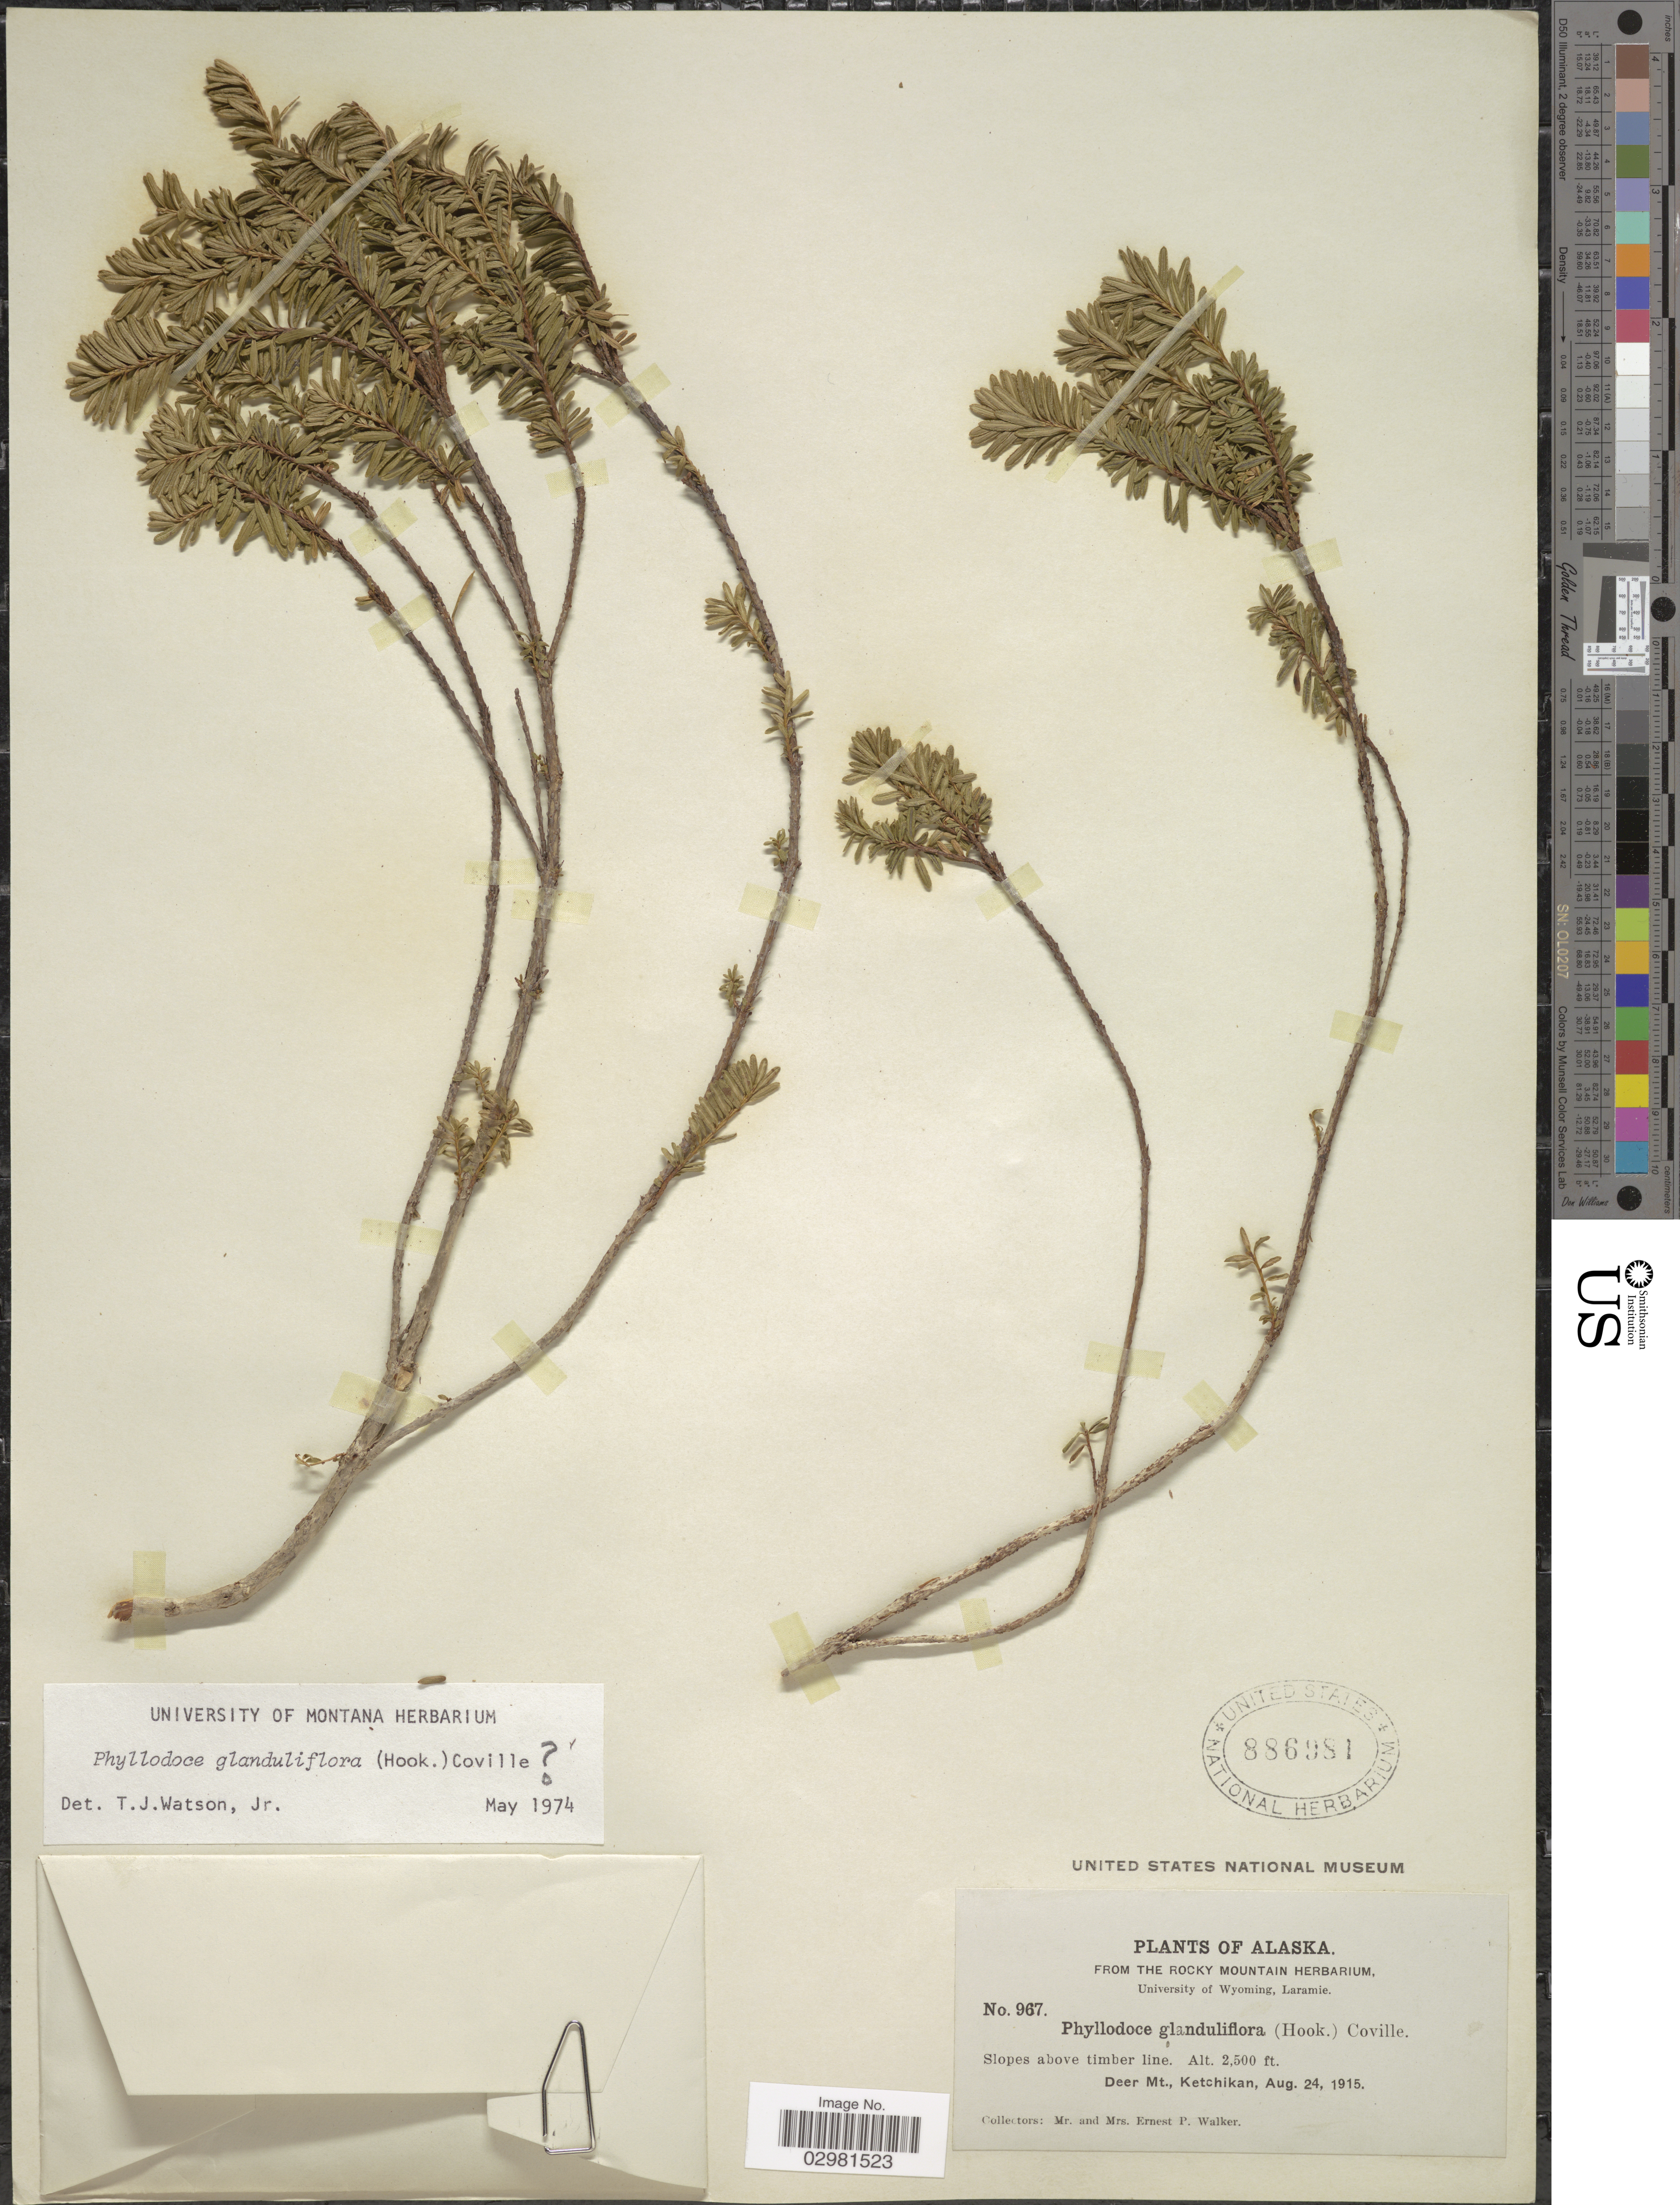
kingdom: Plantae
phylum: Tracheophyta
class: Magnoliopsida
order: Ericales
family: Ericaceae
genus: Phyllodoce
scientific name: Phyllodoce glanduliflora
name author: (Hook.) Coville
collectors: E. P. Walker & E. Walker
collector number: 967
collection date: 1915-08-24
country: United States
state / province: Alaska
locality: Slopes above timber line, Deer Mt., Ketchikan.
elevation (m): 762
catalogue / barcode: US 886981